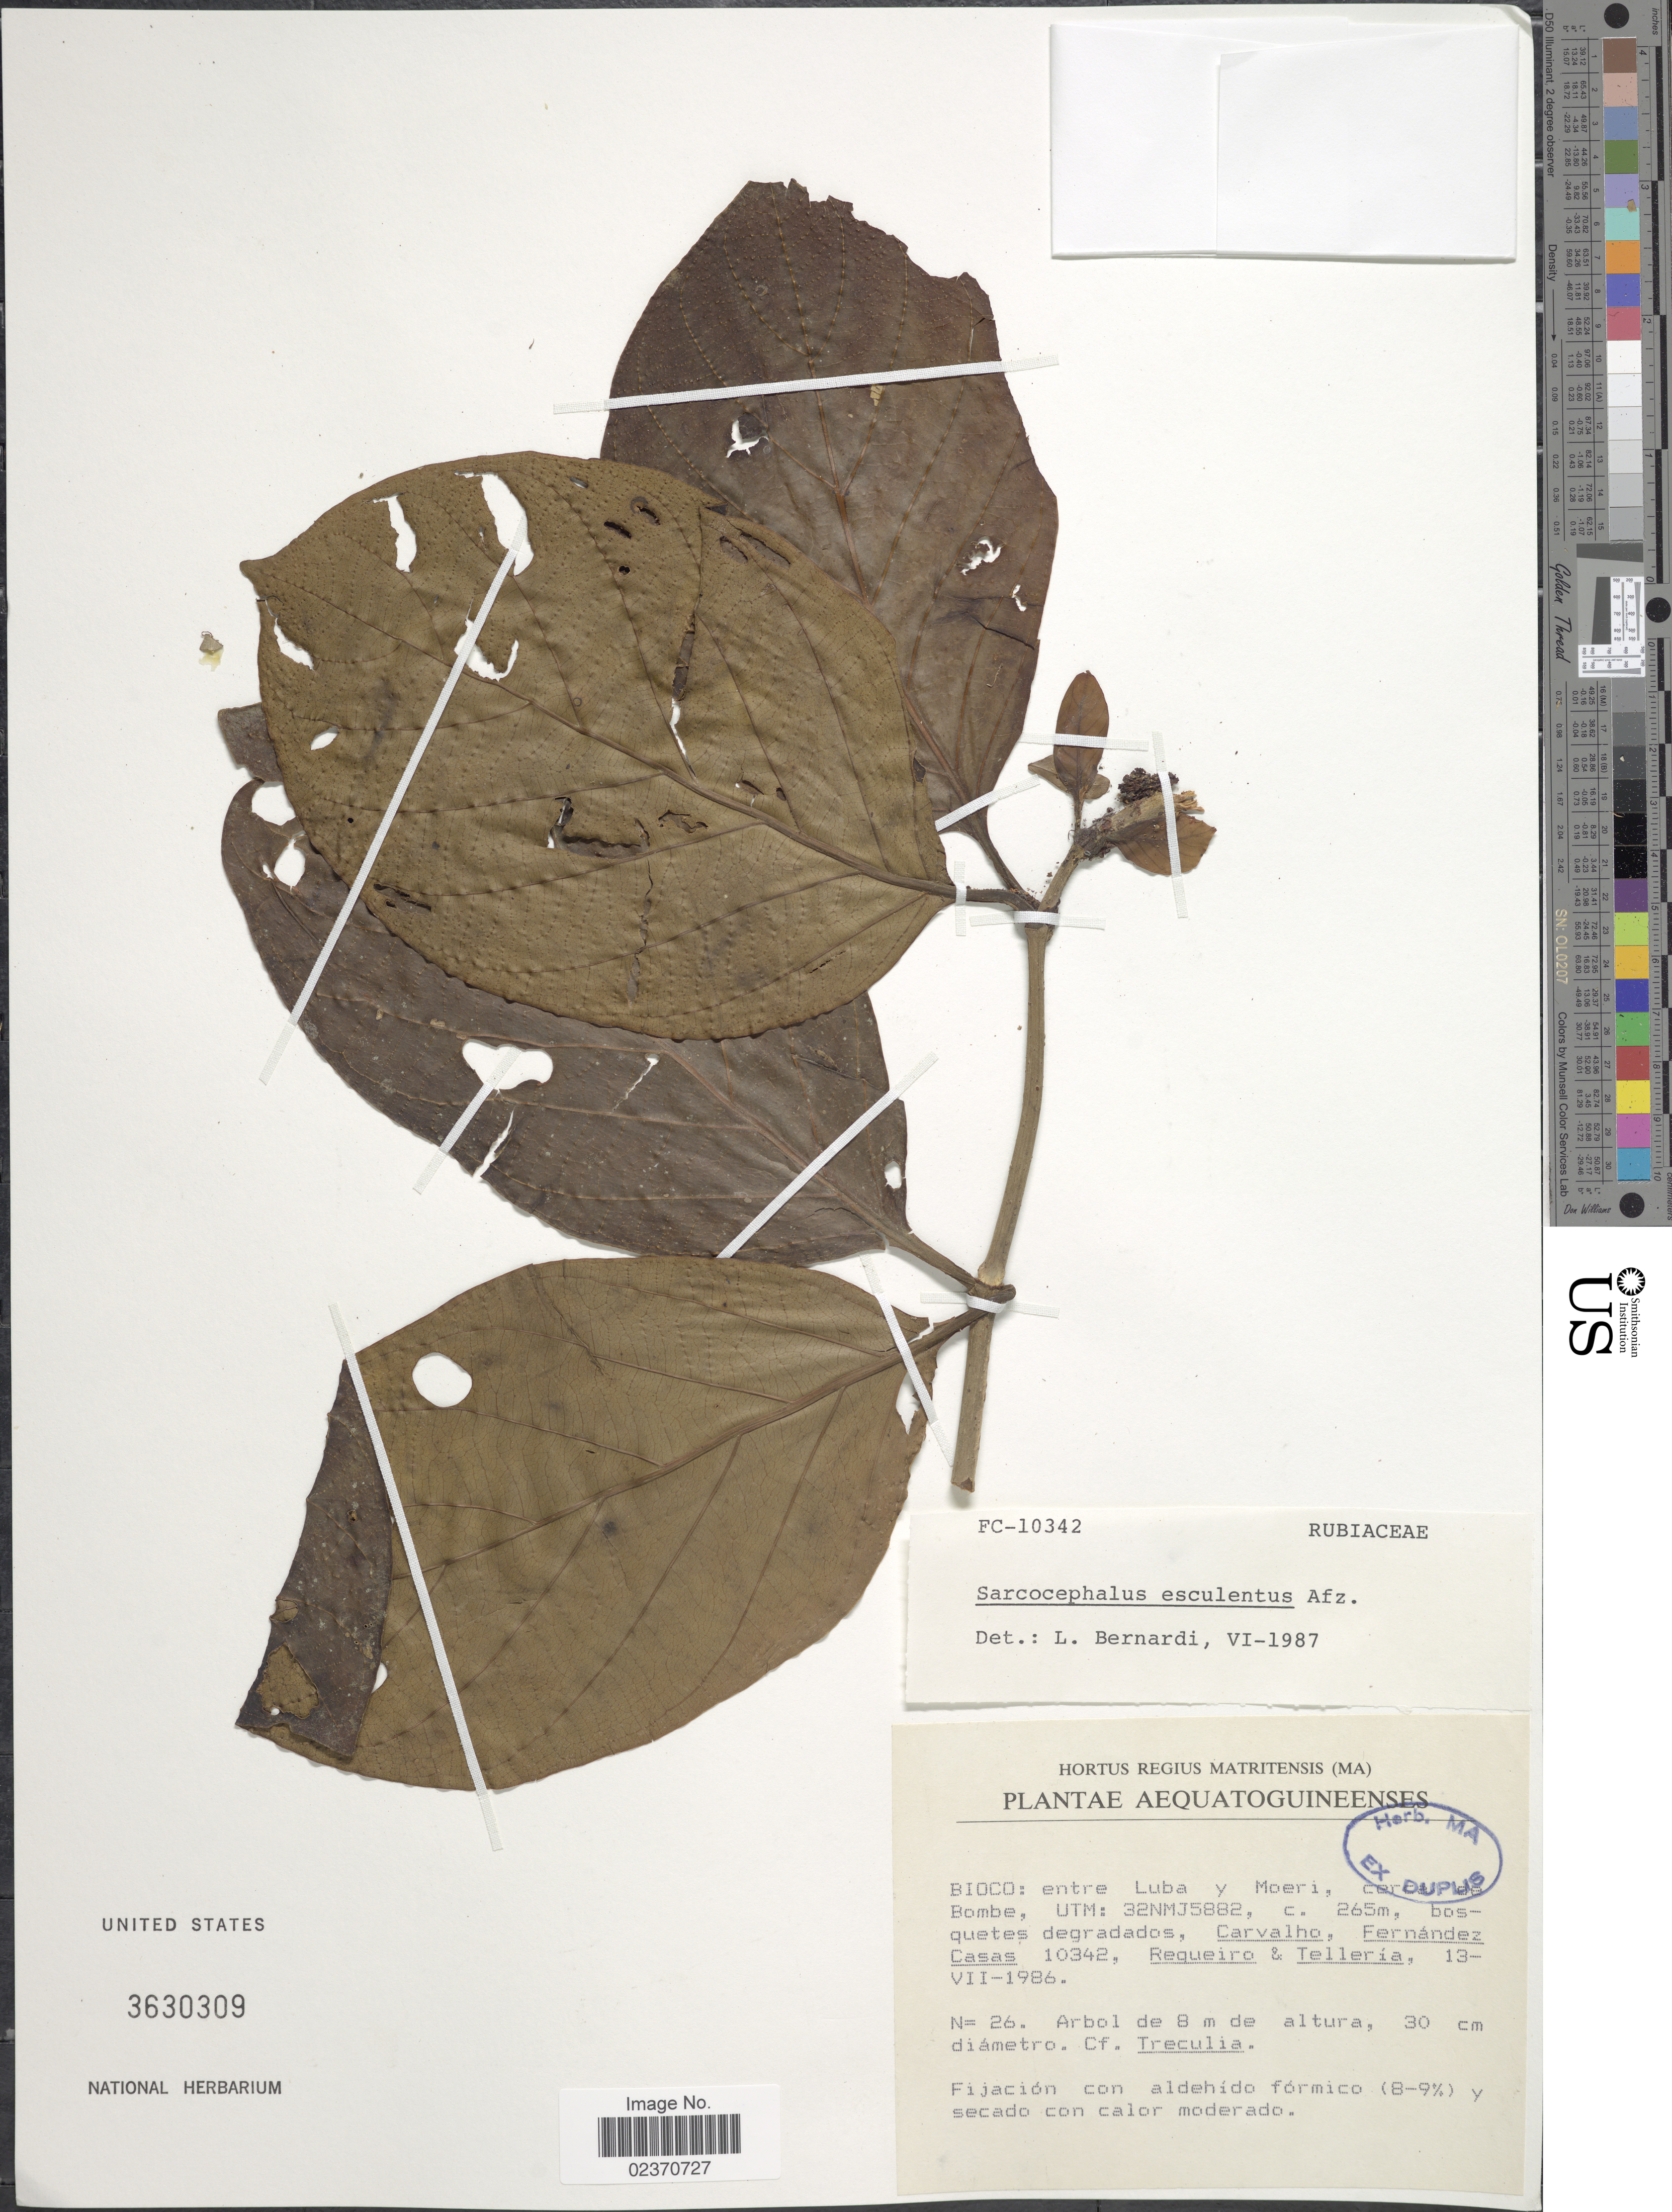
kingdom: Plantae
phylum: Tracheophyta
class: Magnoliopsida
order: Gentianales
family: Rubiaceae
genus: Nauclea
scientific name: Nauclea esculenta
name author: (Afzel. ex Sabine) Merr.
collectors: Carvalho, --, -- Fernandez, Casas, --, Requeiro, -- & -. Telleria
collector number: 10342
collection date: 1986-07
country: Equatorial Guinea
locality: Bioco: entre Luba y Moeri, cerca de Bombe, UTM: 32NMJ5882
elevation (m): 265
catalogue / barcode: US 3630309